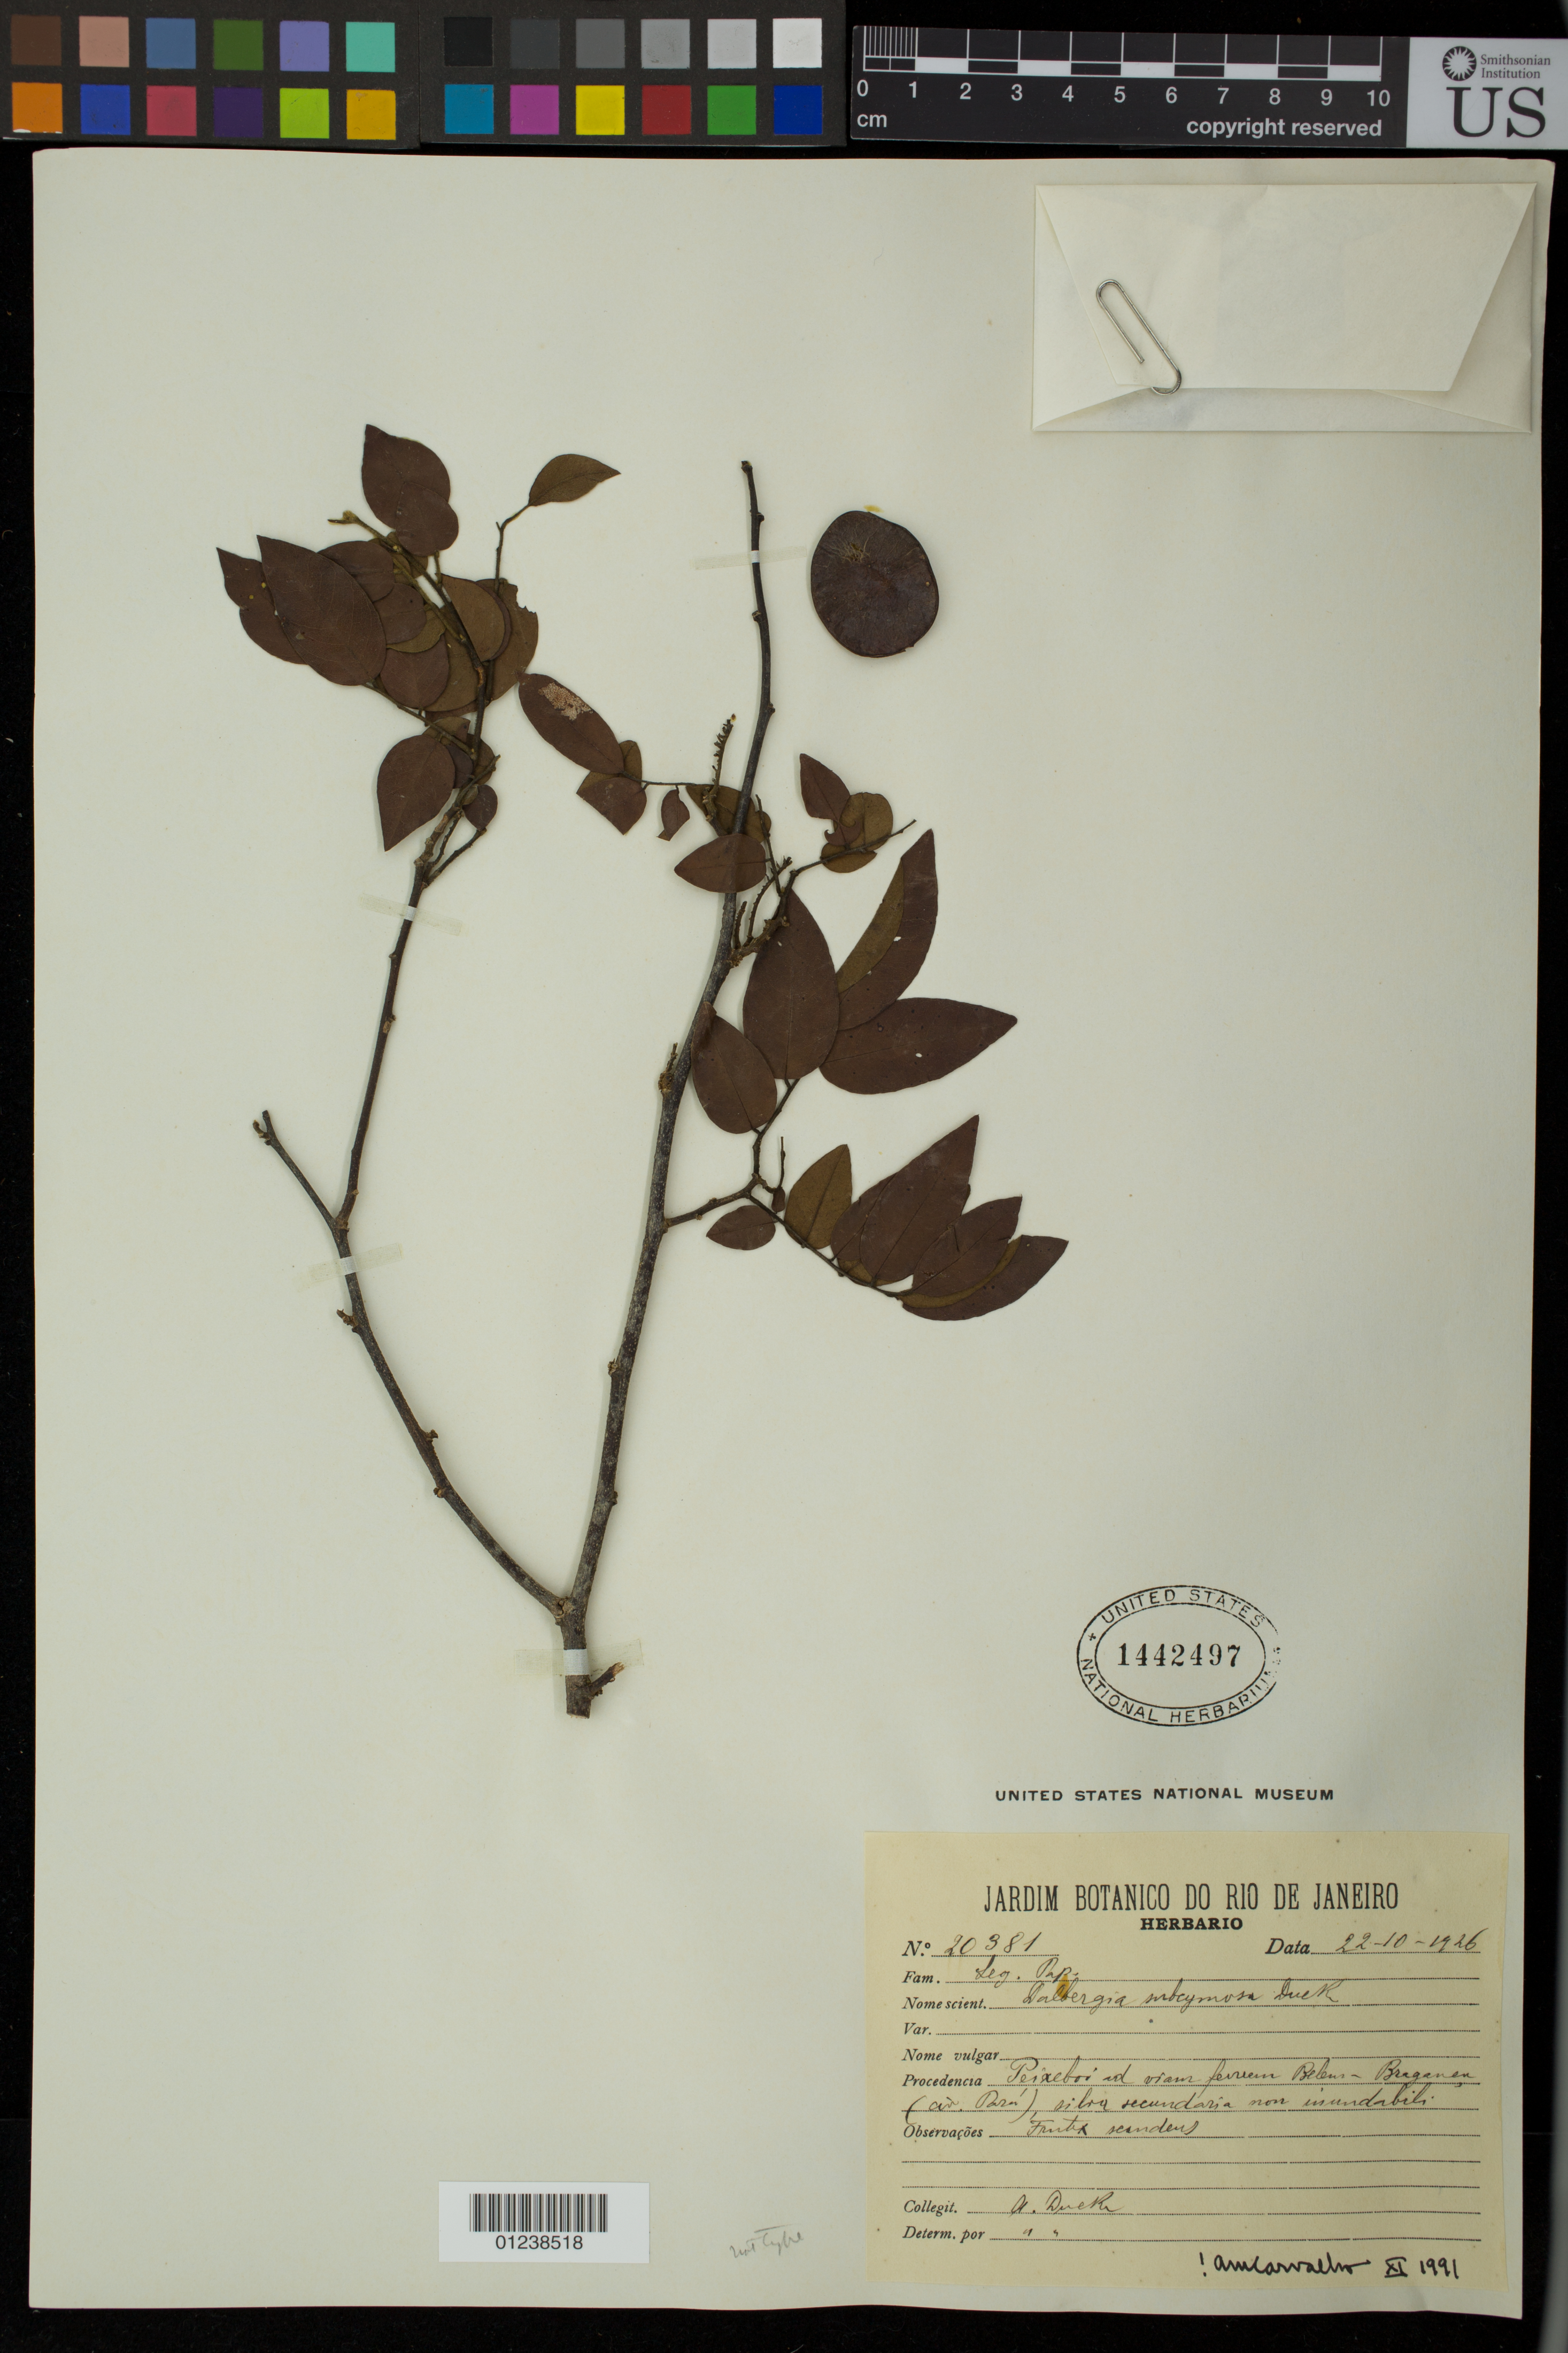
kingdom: Plantae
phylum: Tracheophyta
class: Magnoliopsida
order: Fabales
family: Fabaceae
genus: Dalbergia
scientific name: Dalbergia subcymosa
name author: Ducke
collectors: A. Ducke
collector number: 20381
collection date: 1926-10-22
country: Brazil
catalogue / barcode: US 1442497